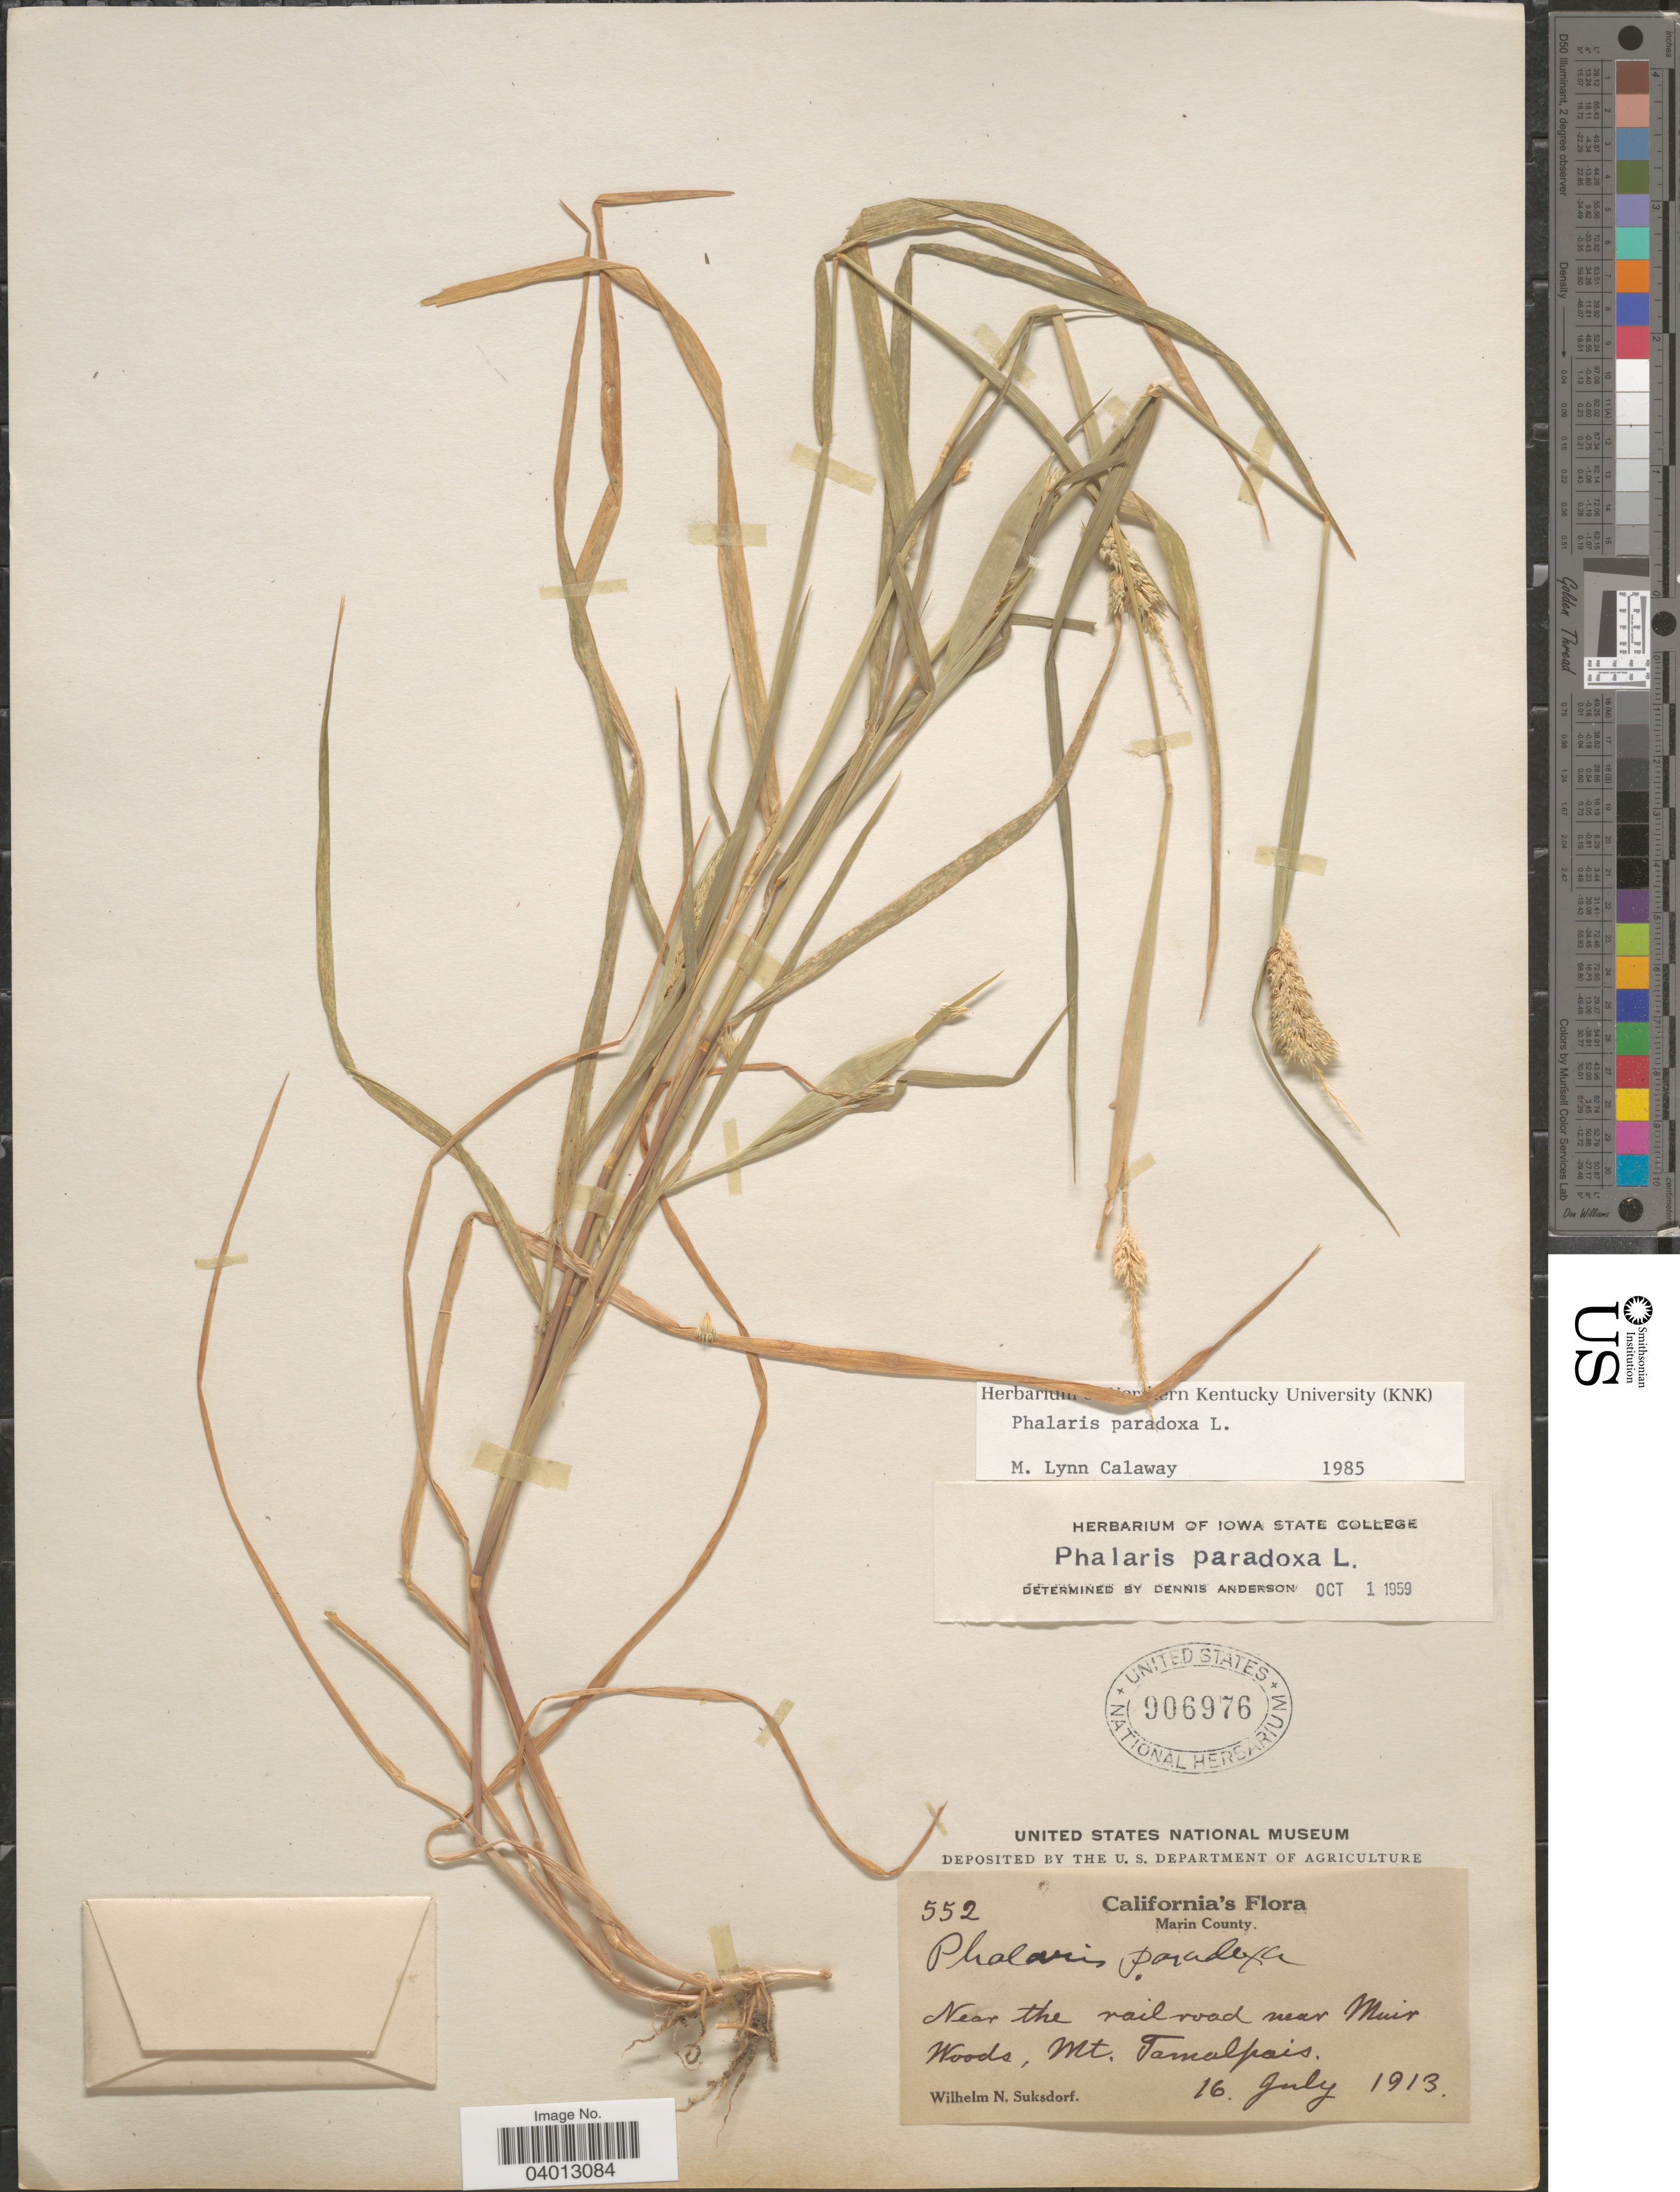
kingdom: Plantae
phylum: Tracheophyta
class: Liliopsida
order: Poales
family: Poaceae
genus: Phalaris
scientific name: Phalaris paradoxa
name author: L.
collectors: W. N. Suksdorf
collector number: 552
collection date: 1913-07-16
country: United States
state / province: California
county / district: Marin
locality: Marin County. Near the railroad near Muir Woods, Mt. Tamalpais.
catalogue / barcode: US 906976